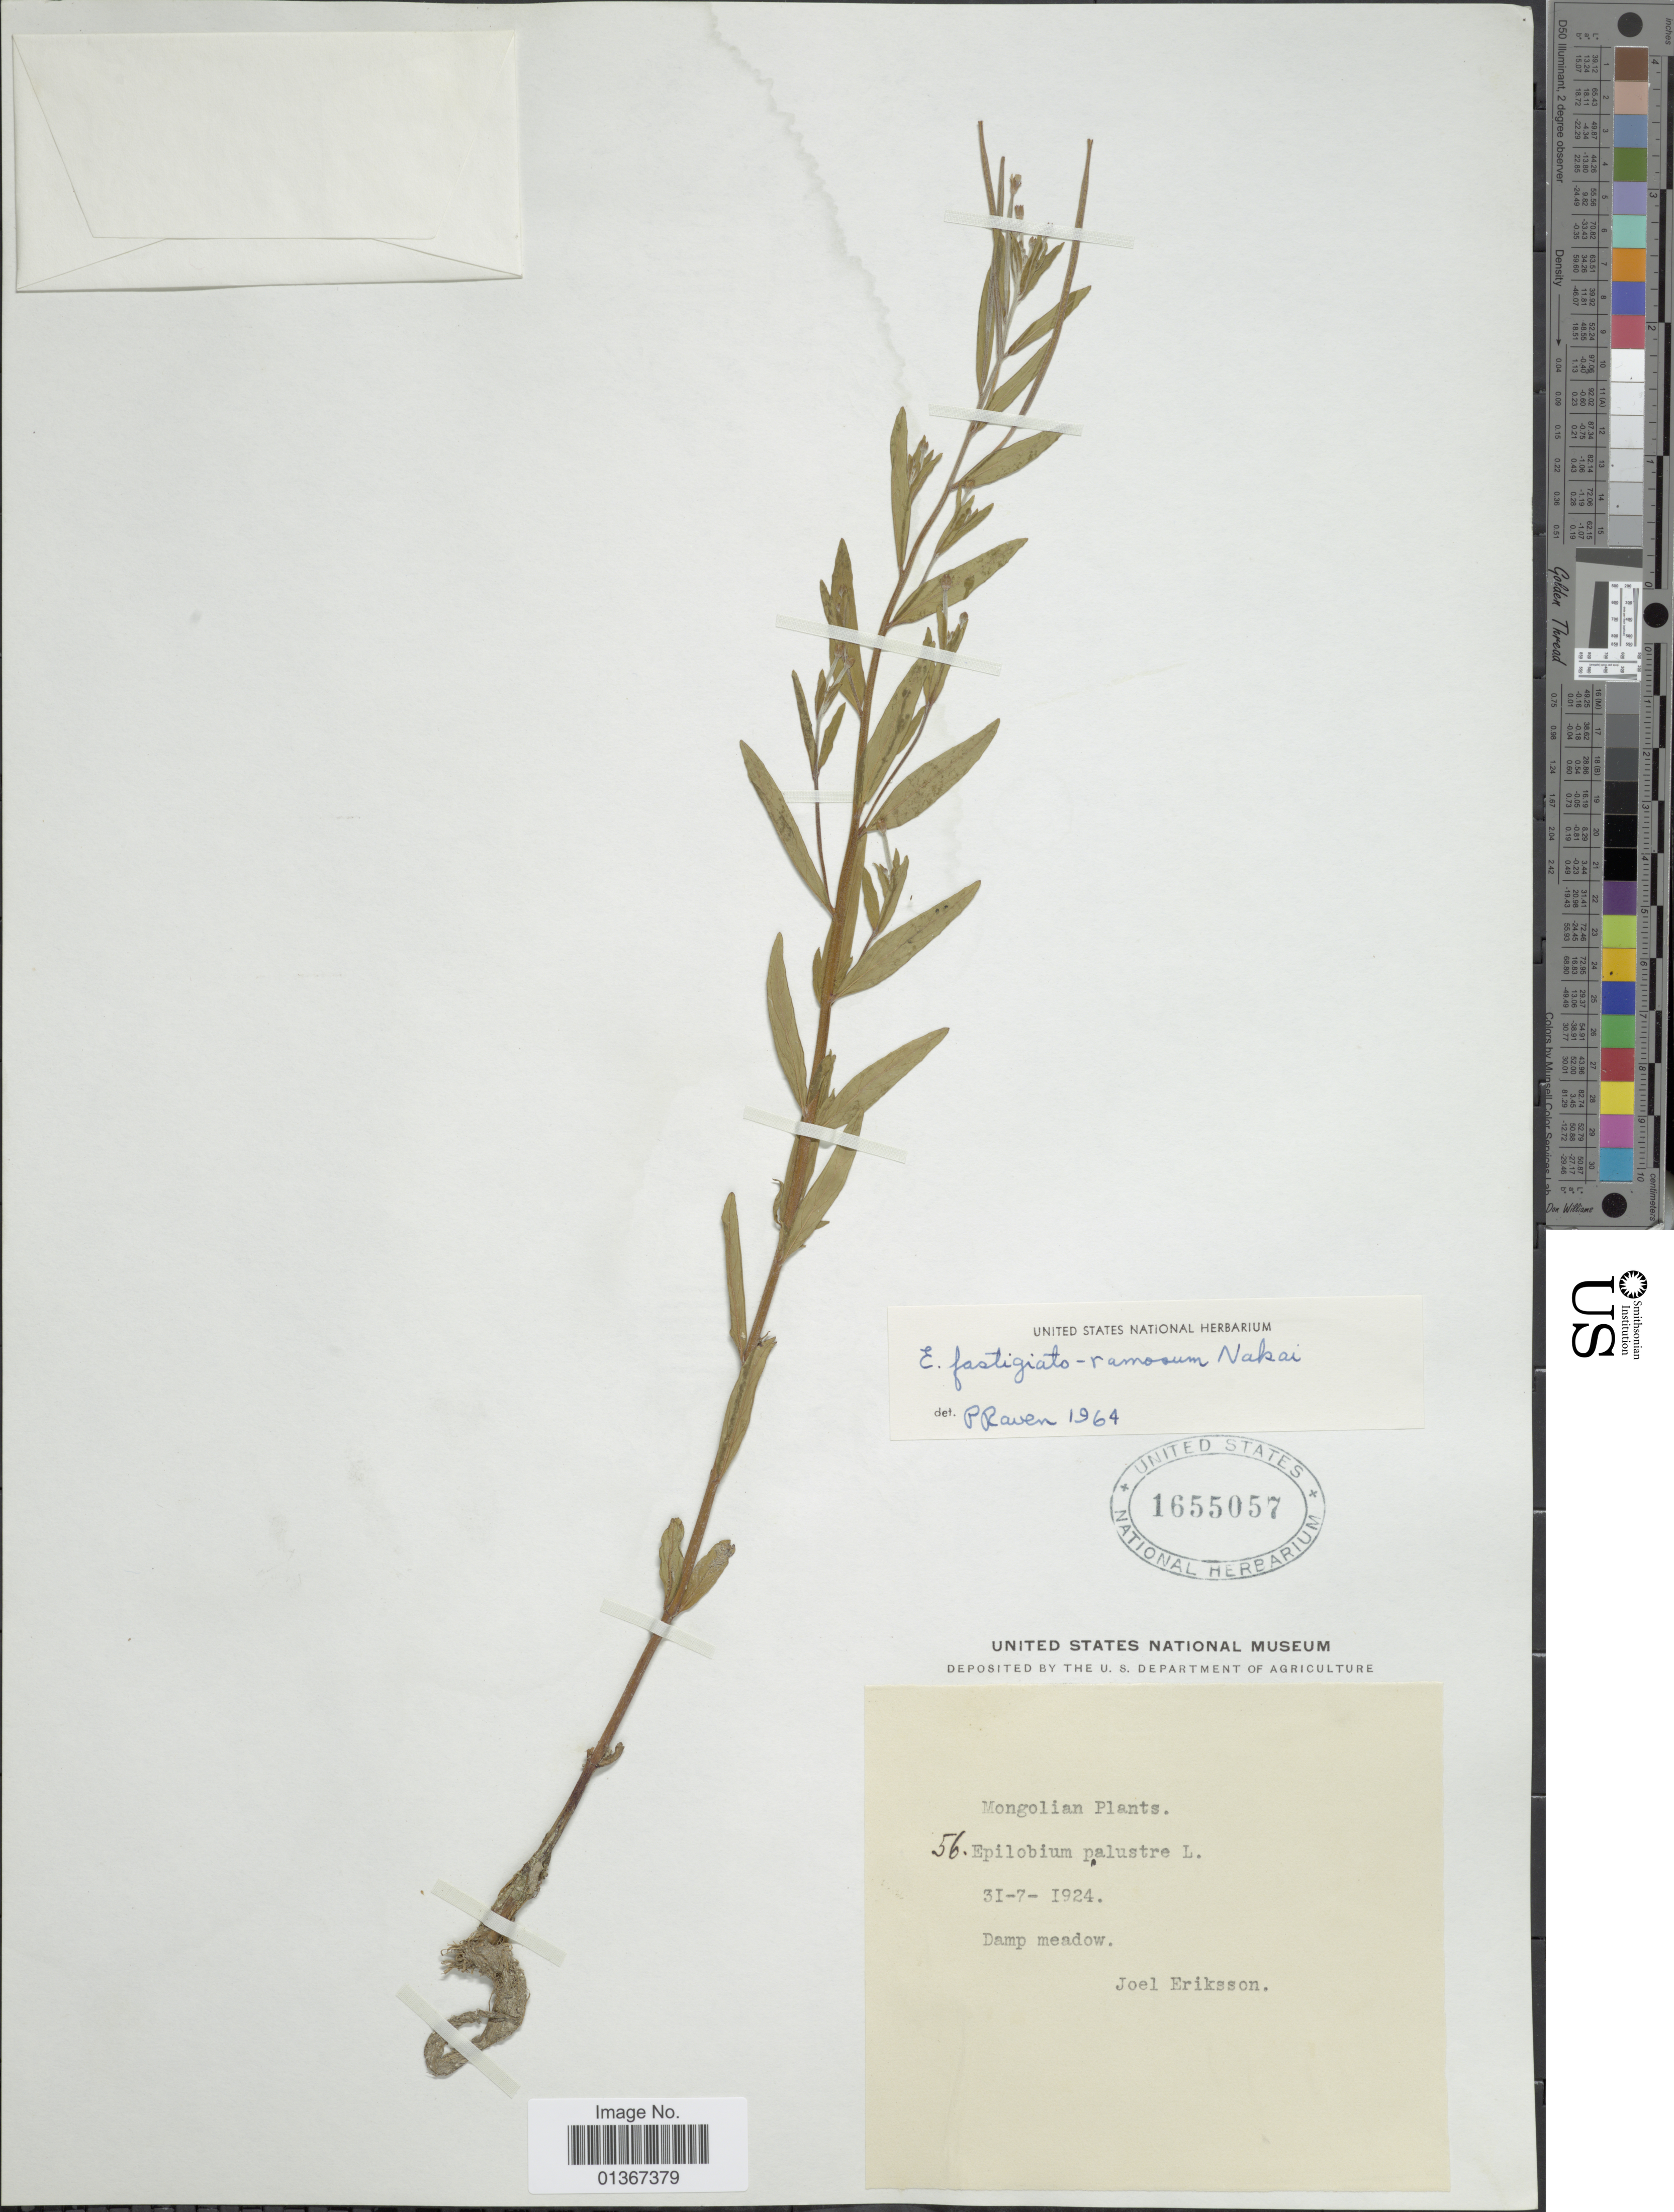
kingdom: Plantae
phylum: Tracheophyta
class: Magnoliopsida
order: Myrtales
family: Onagraceae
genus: Epilobium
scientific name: Epilobium fastigiatoramosum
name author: Nakai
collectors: J. Eriksson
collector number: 56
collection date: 1924-07-31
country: Mongolia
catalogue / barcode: US 1655057